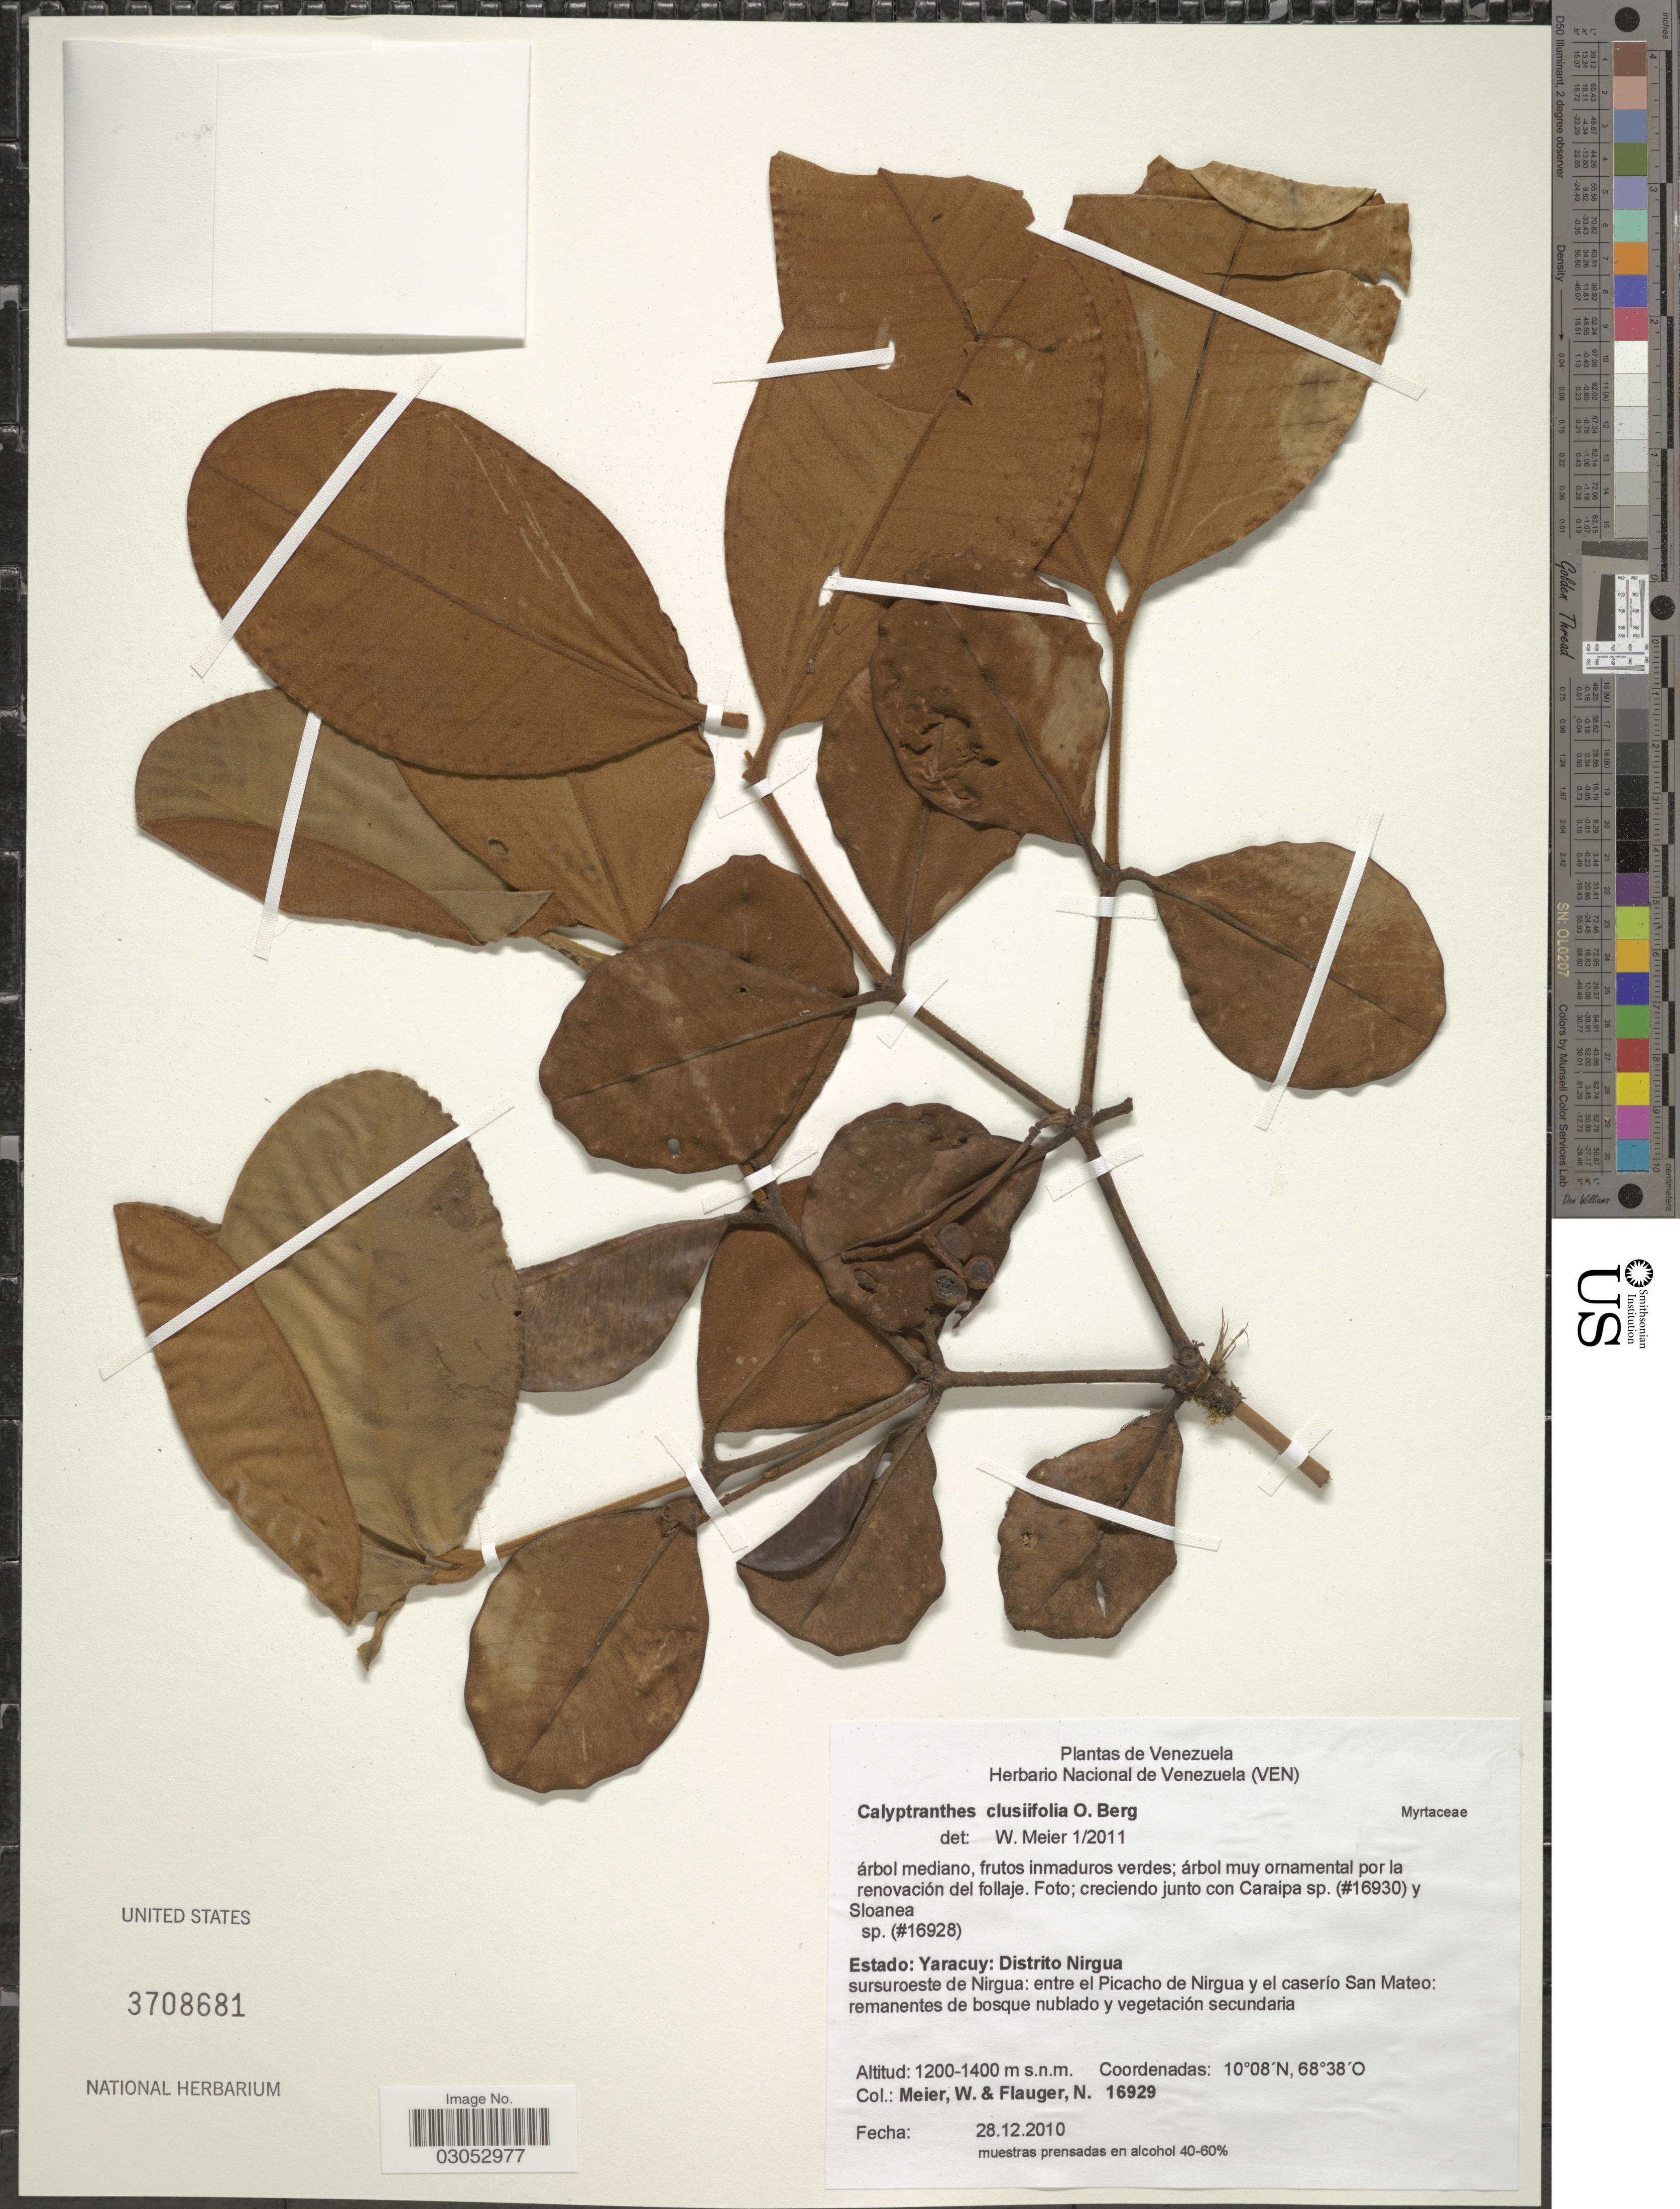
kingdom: Plantae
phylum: Tracheophyta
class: Magnoliopsida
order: Myrtales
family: Myrtaceae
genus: Myrcia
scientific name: Myrcia neoclusiifolia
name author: A.R. Lourenço & E. Lucas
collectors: W. Meier & N. Flauger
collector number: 16929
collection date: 2010-12-28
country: Venezuela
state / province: Yaracuy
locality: Distrito Nirgua, sursuroeste de Nirgua: entre el Picacho de Nirgua y el caserío San Mateo: remanentes de bosque nublado y vegetación secundaria.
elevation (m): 1200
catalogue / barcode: US 3708681